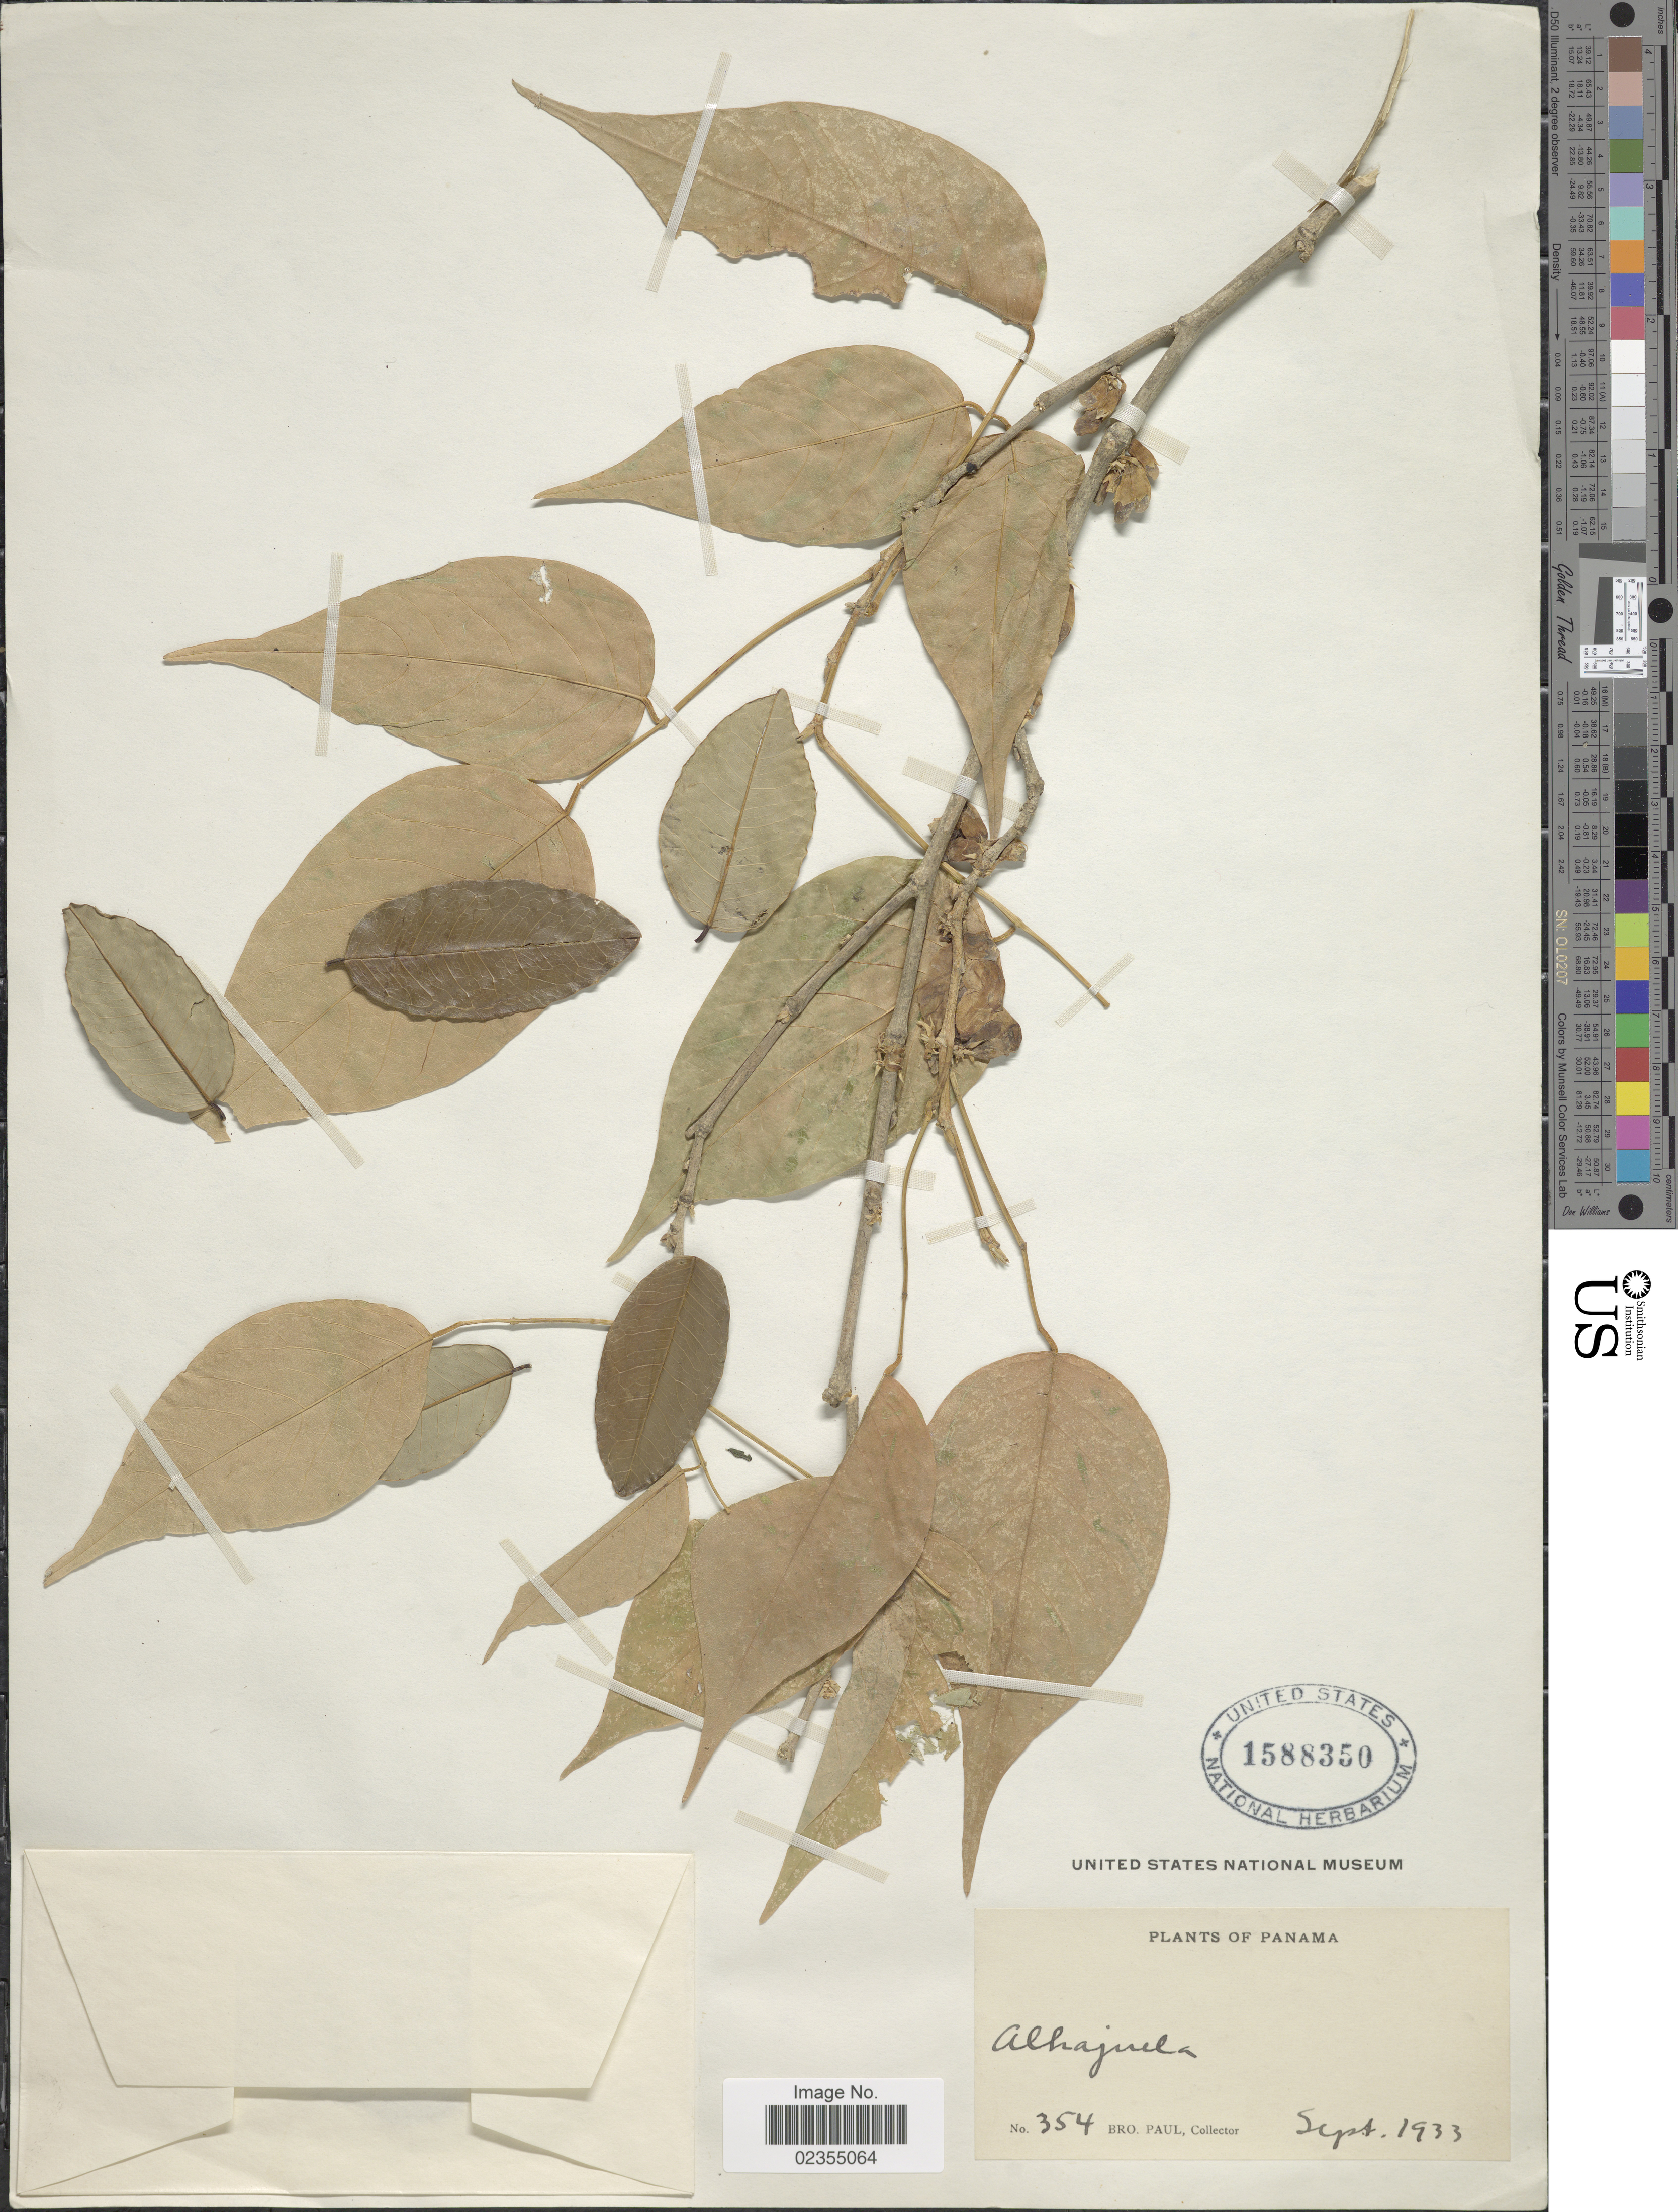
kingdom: Plantae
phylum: Tracheophyta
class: Magnoliopsida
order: Fabales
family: Fabaceae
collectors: B. Paul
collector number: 354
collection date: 1933-09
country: Panama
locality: Alhajuela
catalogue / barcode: US 1588350